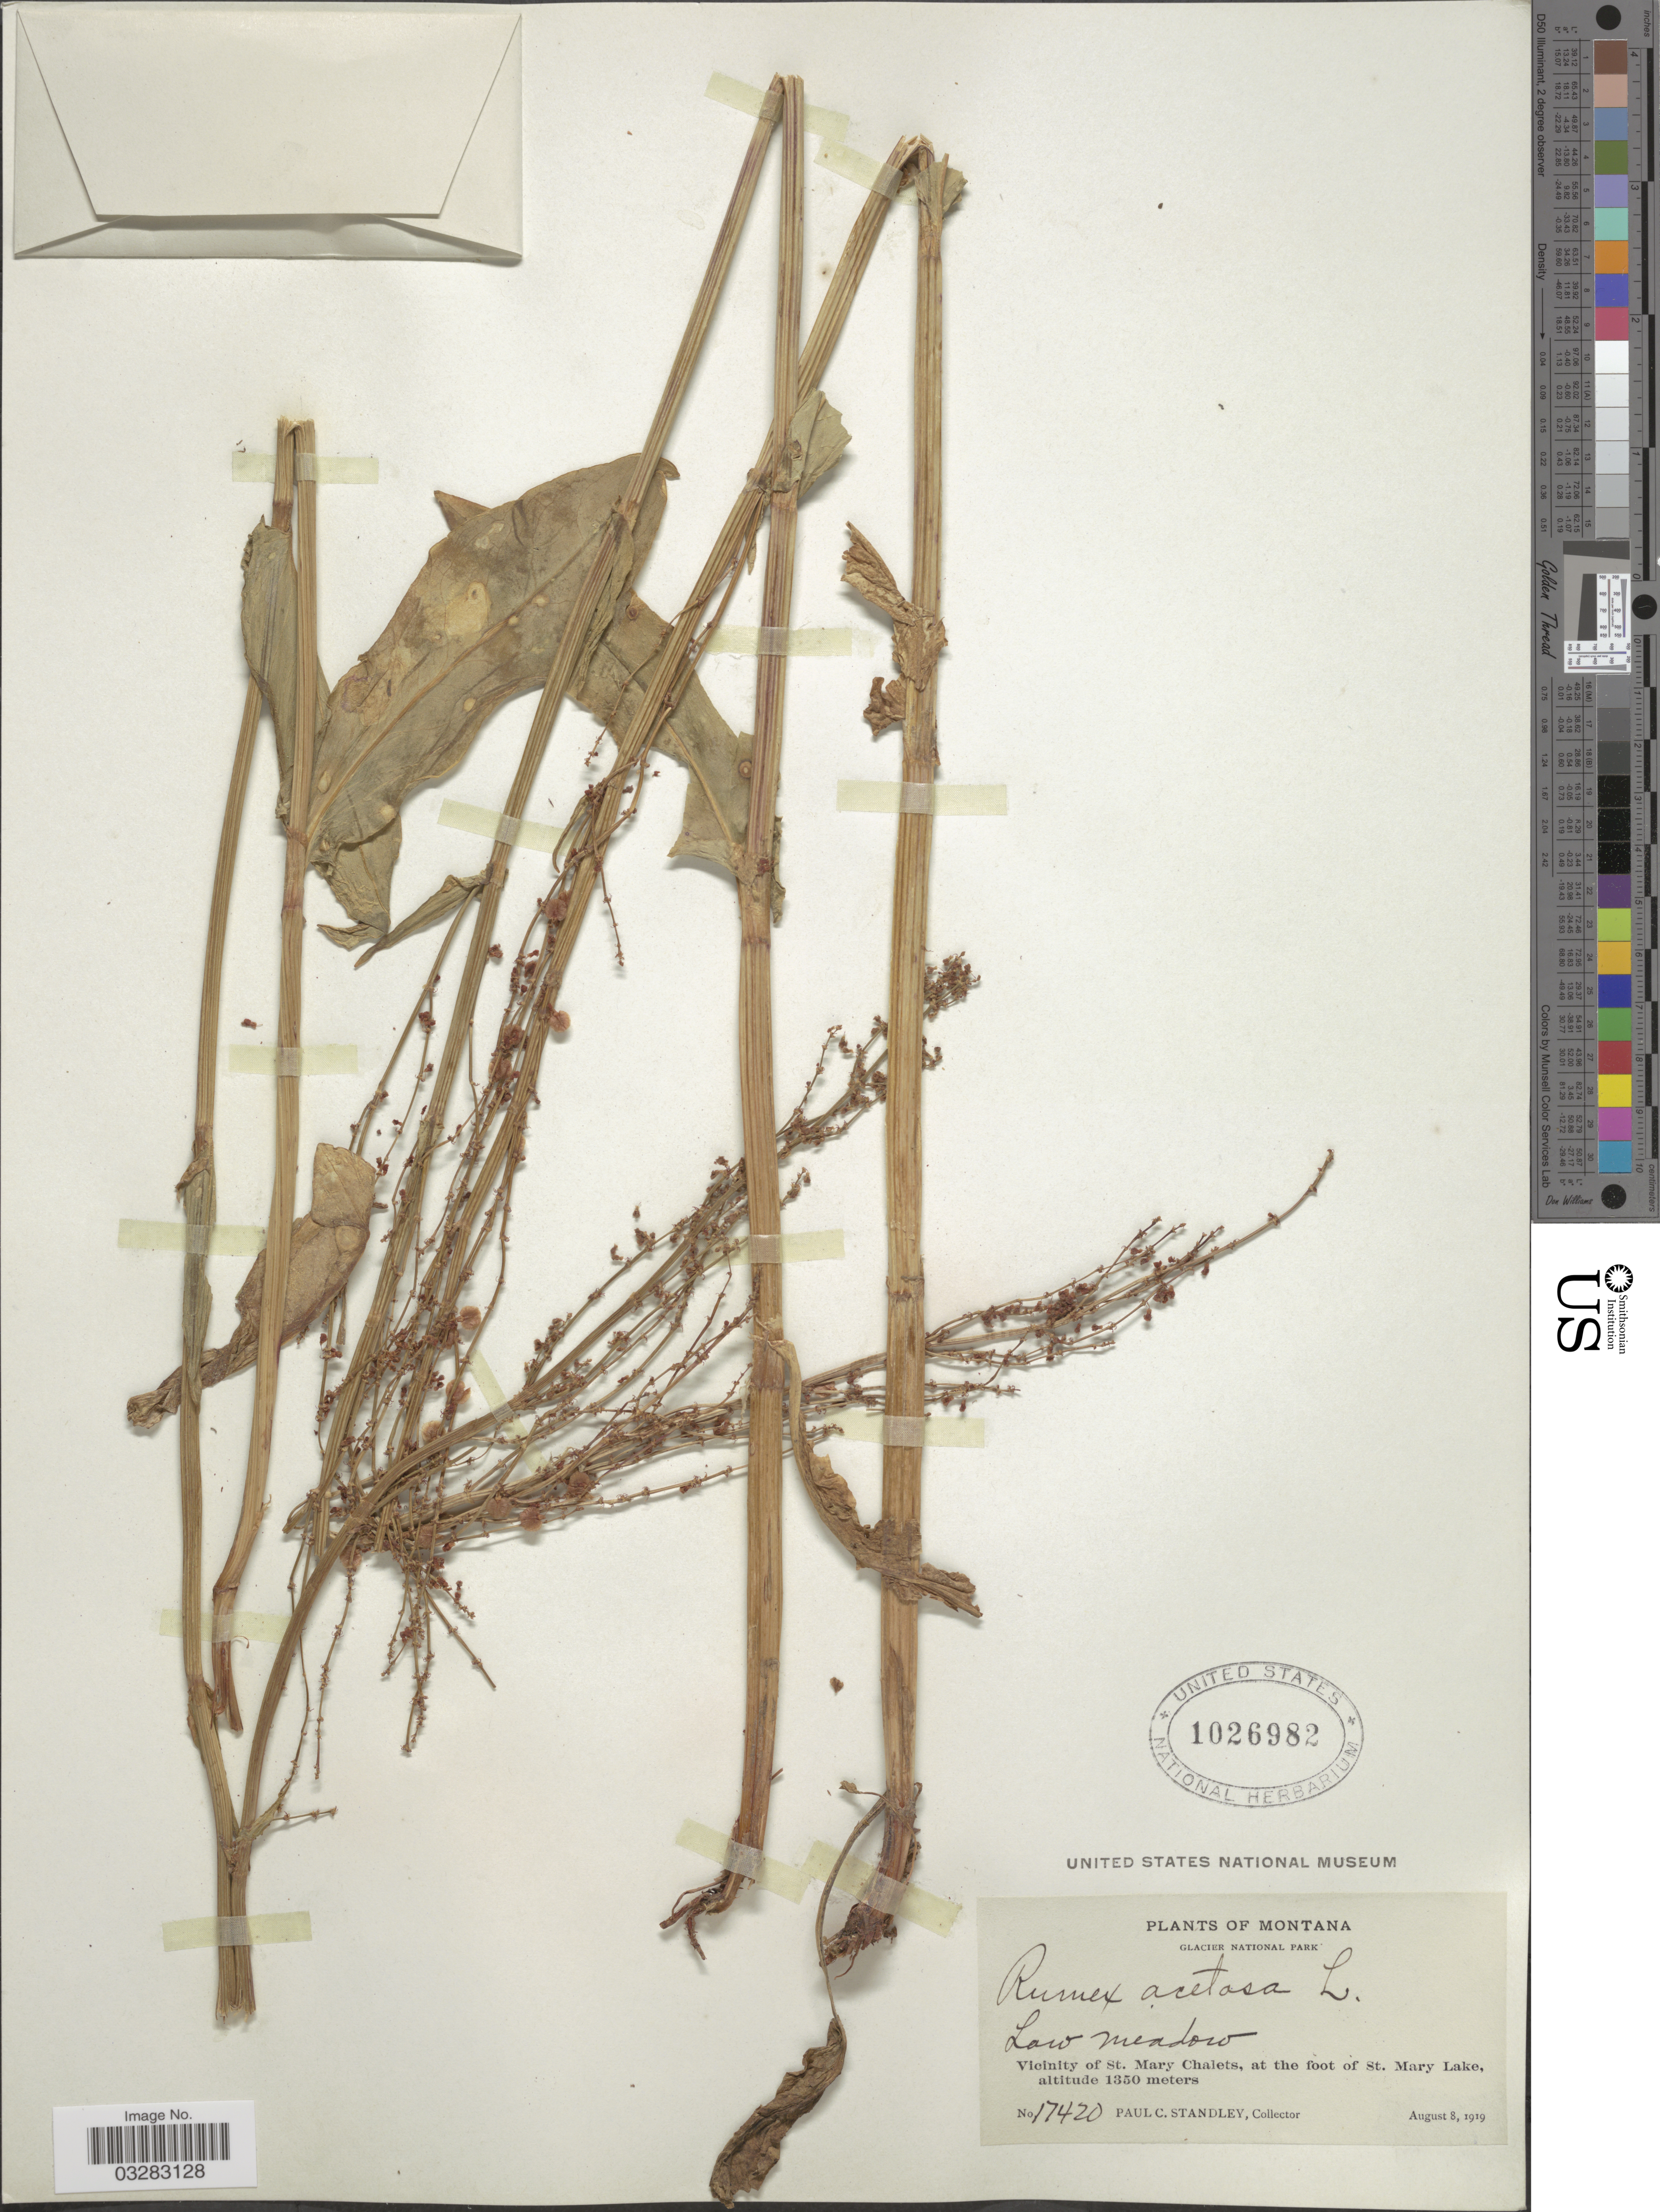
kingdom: Plantae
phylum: Tracheophyta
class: Magnoliopsida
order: Caryophyllales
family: Polygonaceae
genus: Rumex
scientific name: Rumex acetosa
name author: L.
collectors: P. C. Standley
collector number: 17420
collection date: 1919-08-08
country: United States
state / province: Montana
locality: Glacier National Park. Vicinity of St. Mary Chalets, at the foot of St. Mary Lake.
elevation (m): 1350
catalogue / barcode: US 1026982